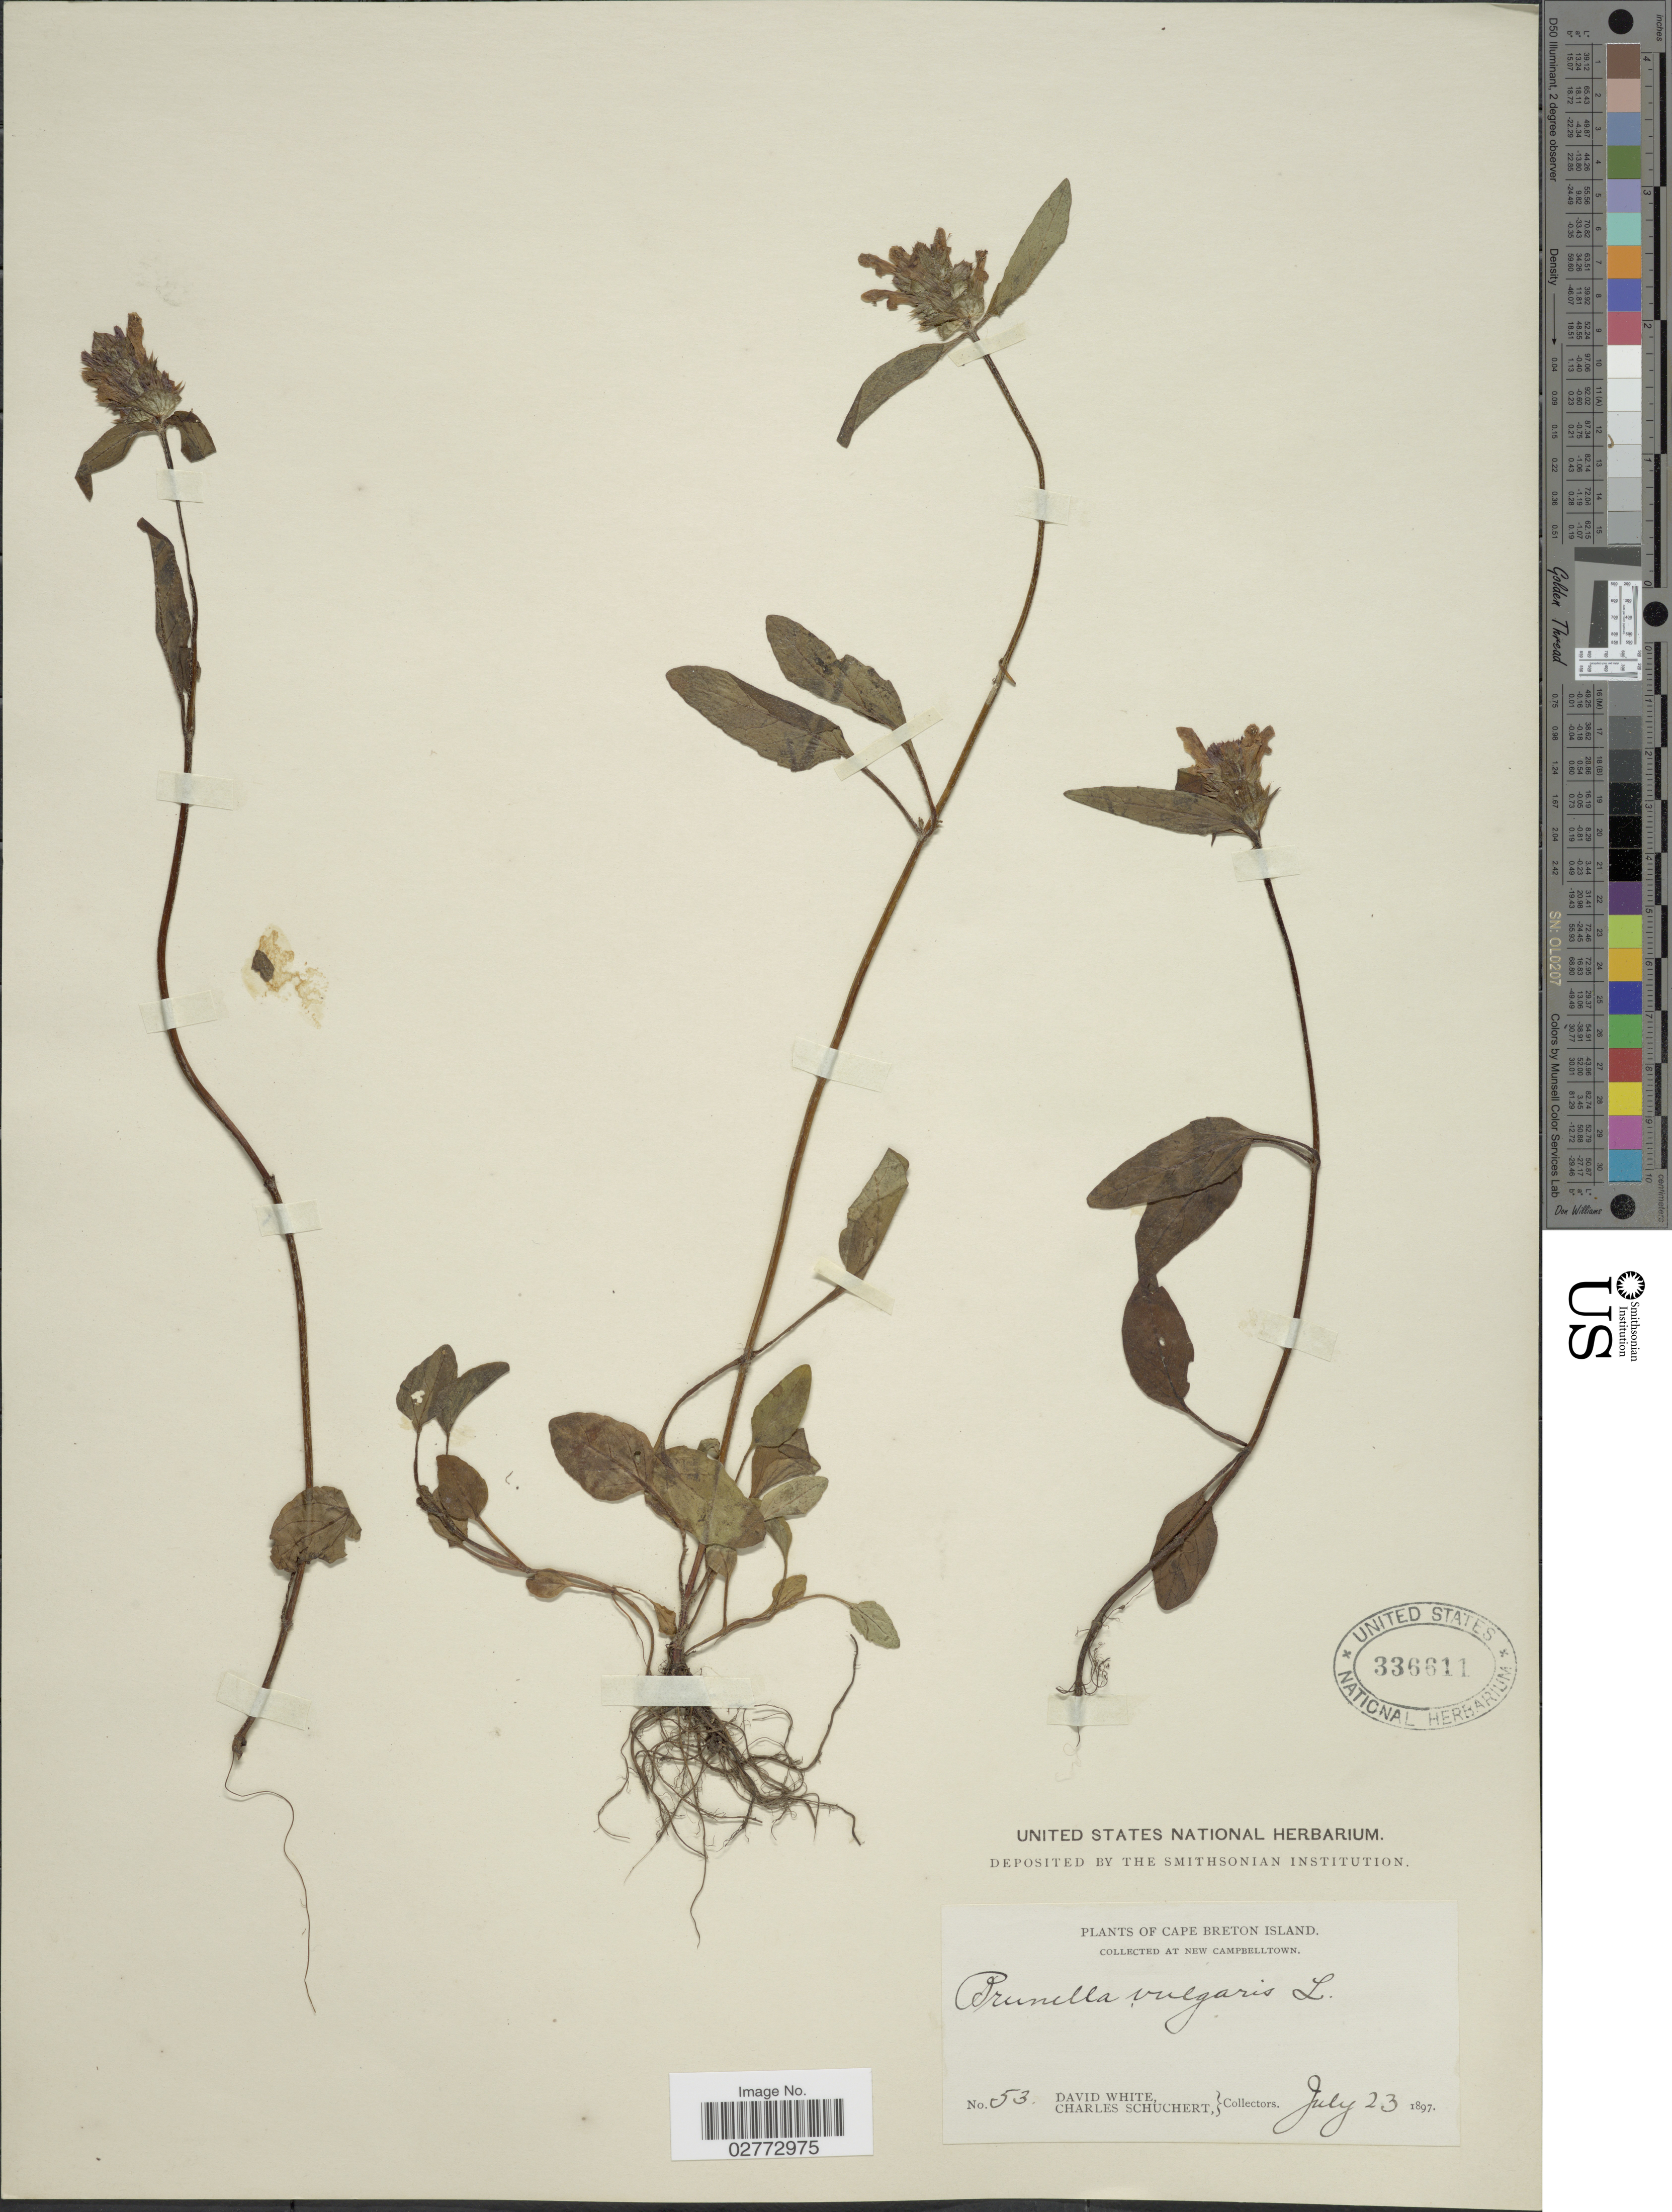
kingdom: Plantae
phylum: Tracheophyta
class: Magnoliopsida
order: Lamiales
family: Lamiaceae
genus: Prunella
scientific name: Prunella vulgaris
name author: L.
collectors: D. White & C. Schuchert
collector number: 53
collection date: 1897-07-23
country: Canada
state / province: Nova Scotia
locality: Cape Breton Island. New Campbelltown.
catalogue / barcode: US 336611